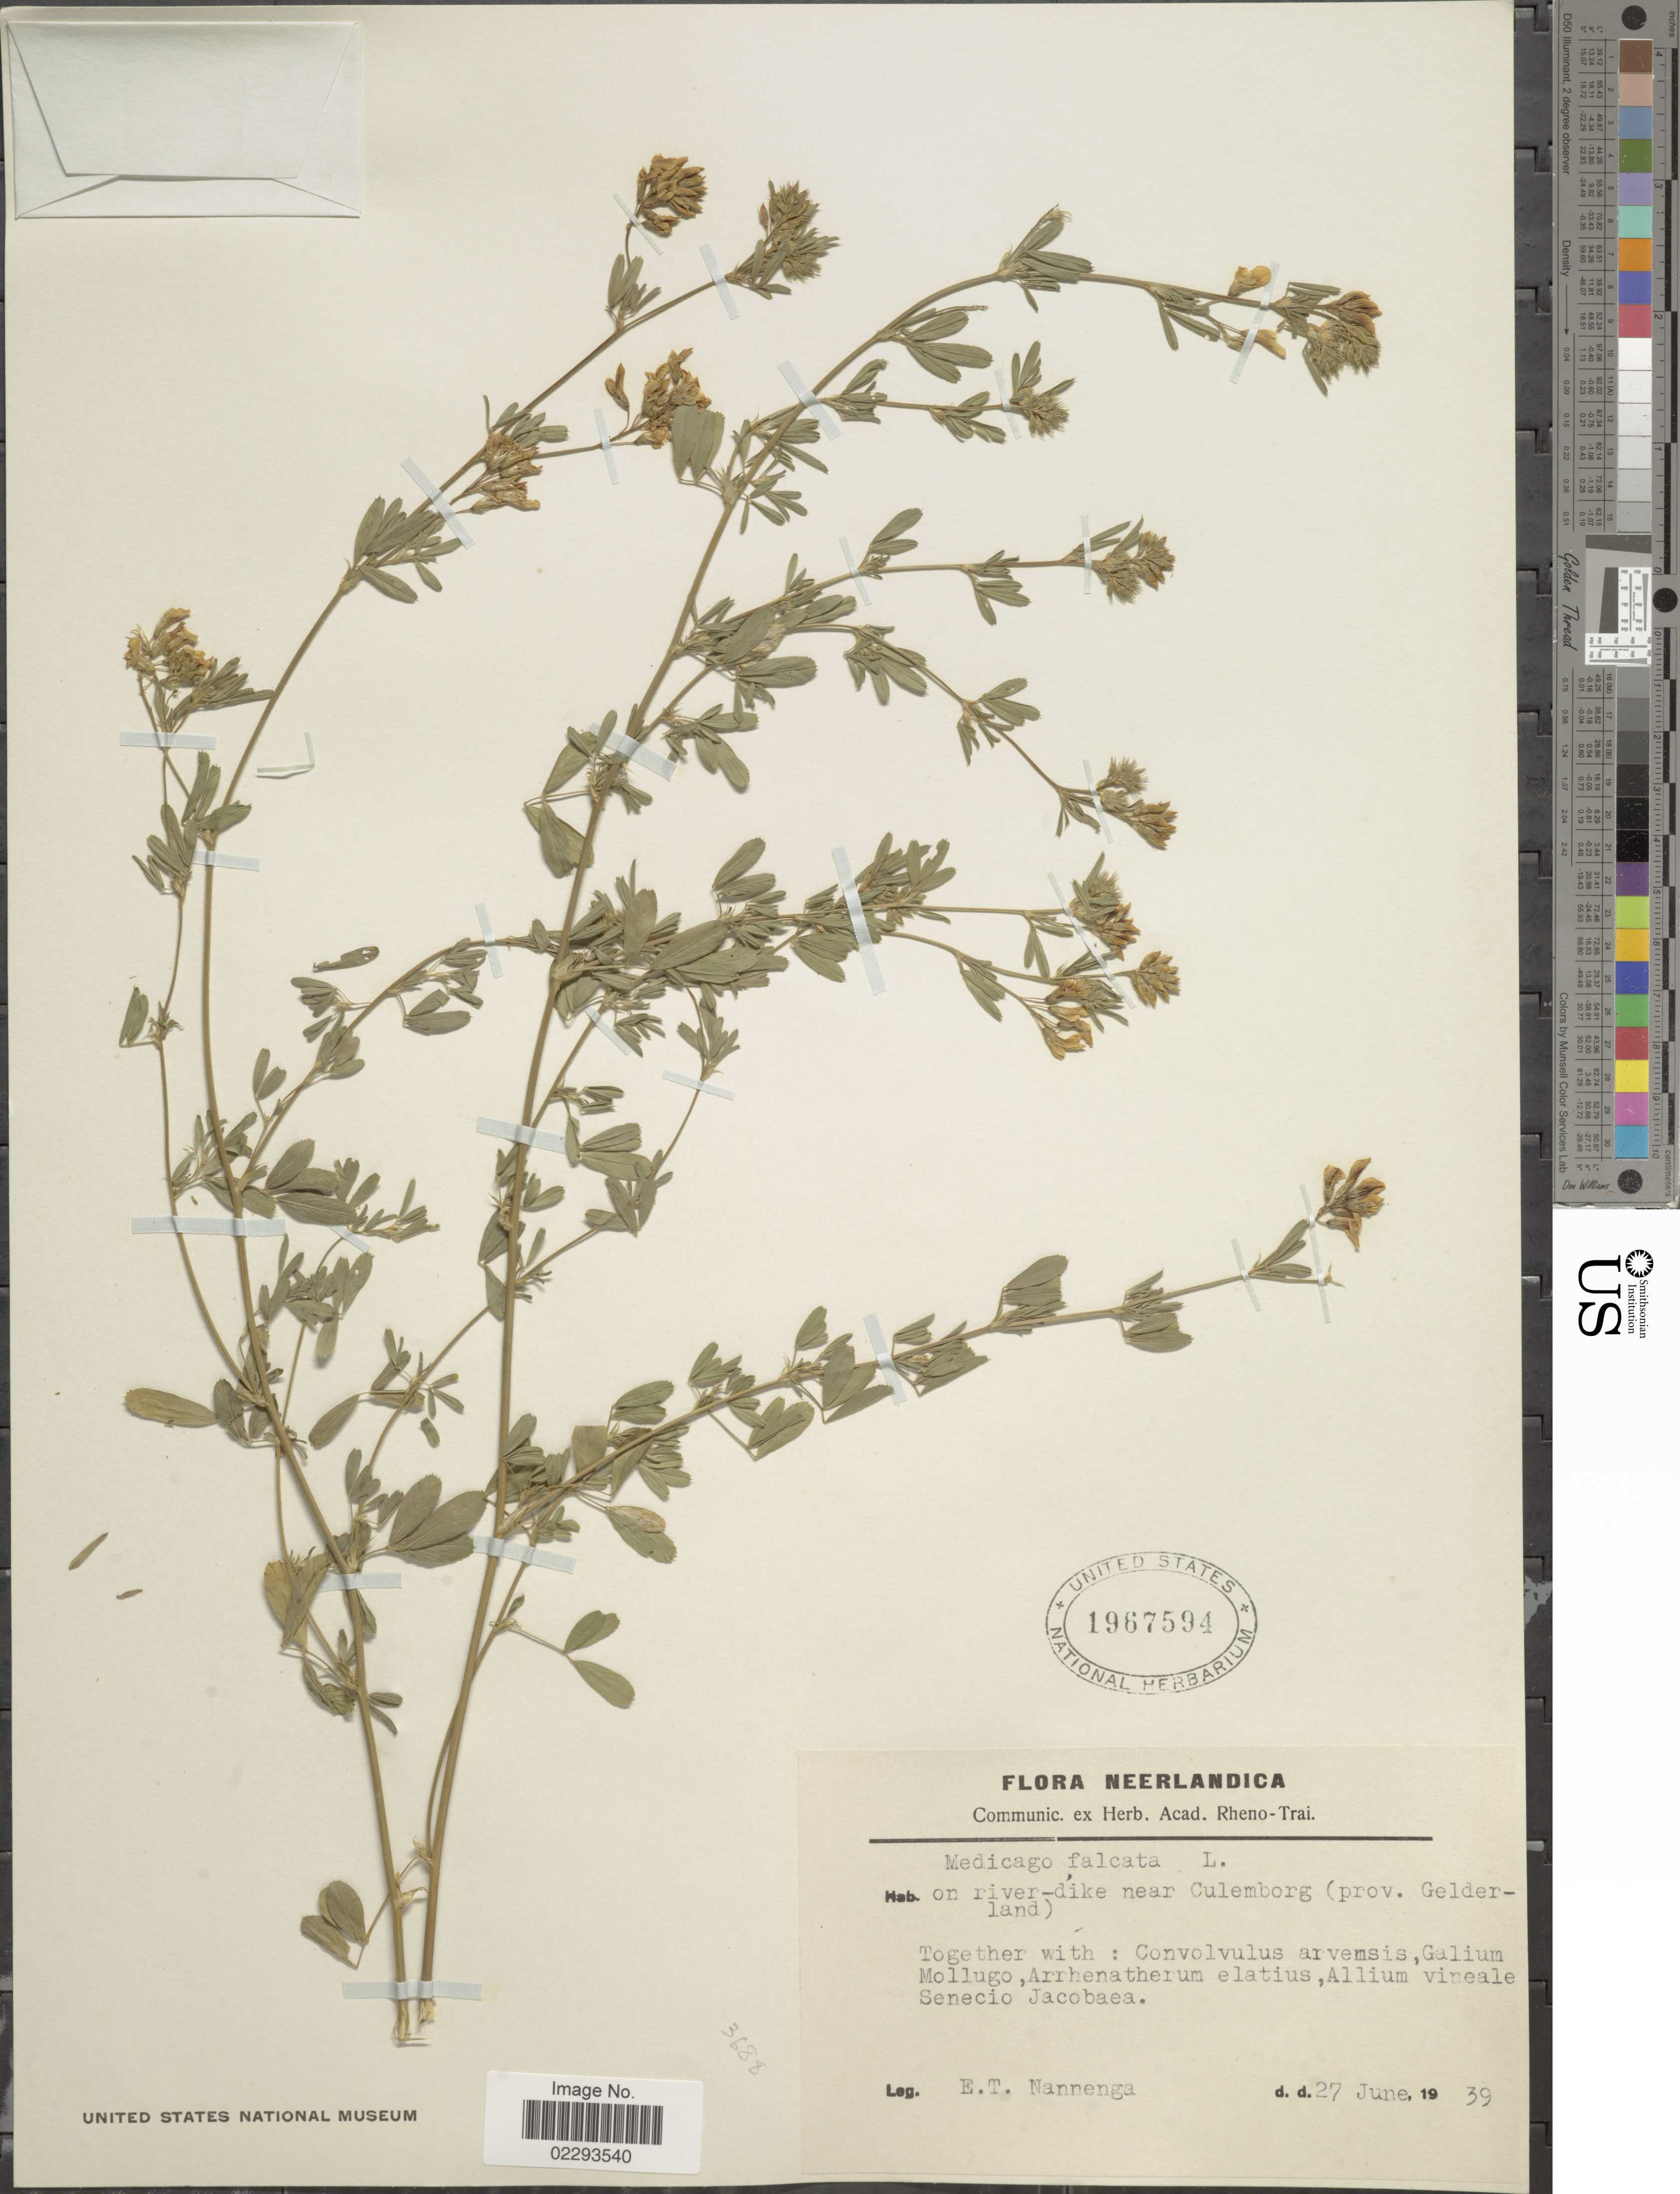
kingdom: Plantae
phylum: Tracheophyta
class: Magnoliopsida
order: Fabales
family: Fabaceae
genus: Medicago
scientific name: Medicago falcata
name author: L.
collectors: E. Nannenga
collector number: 3688?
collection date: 1939-06-27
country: Netherlands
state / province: Gelderland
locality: On river-dike near Culemborg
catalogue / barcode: US 1967594